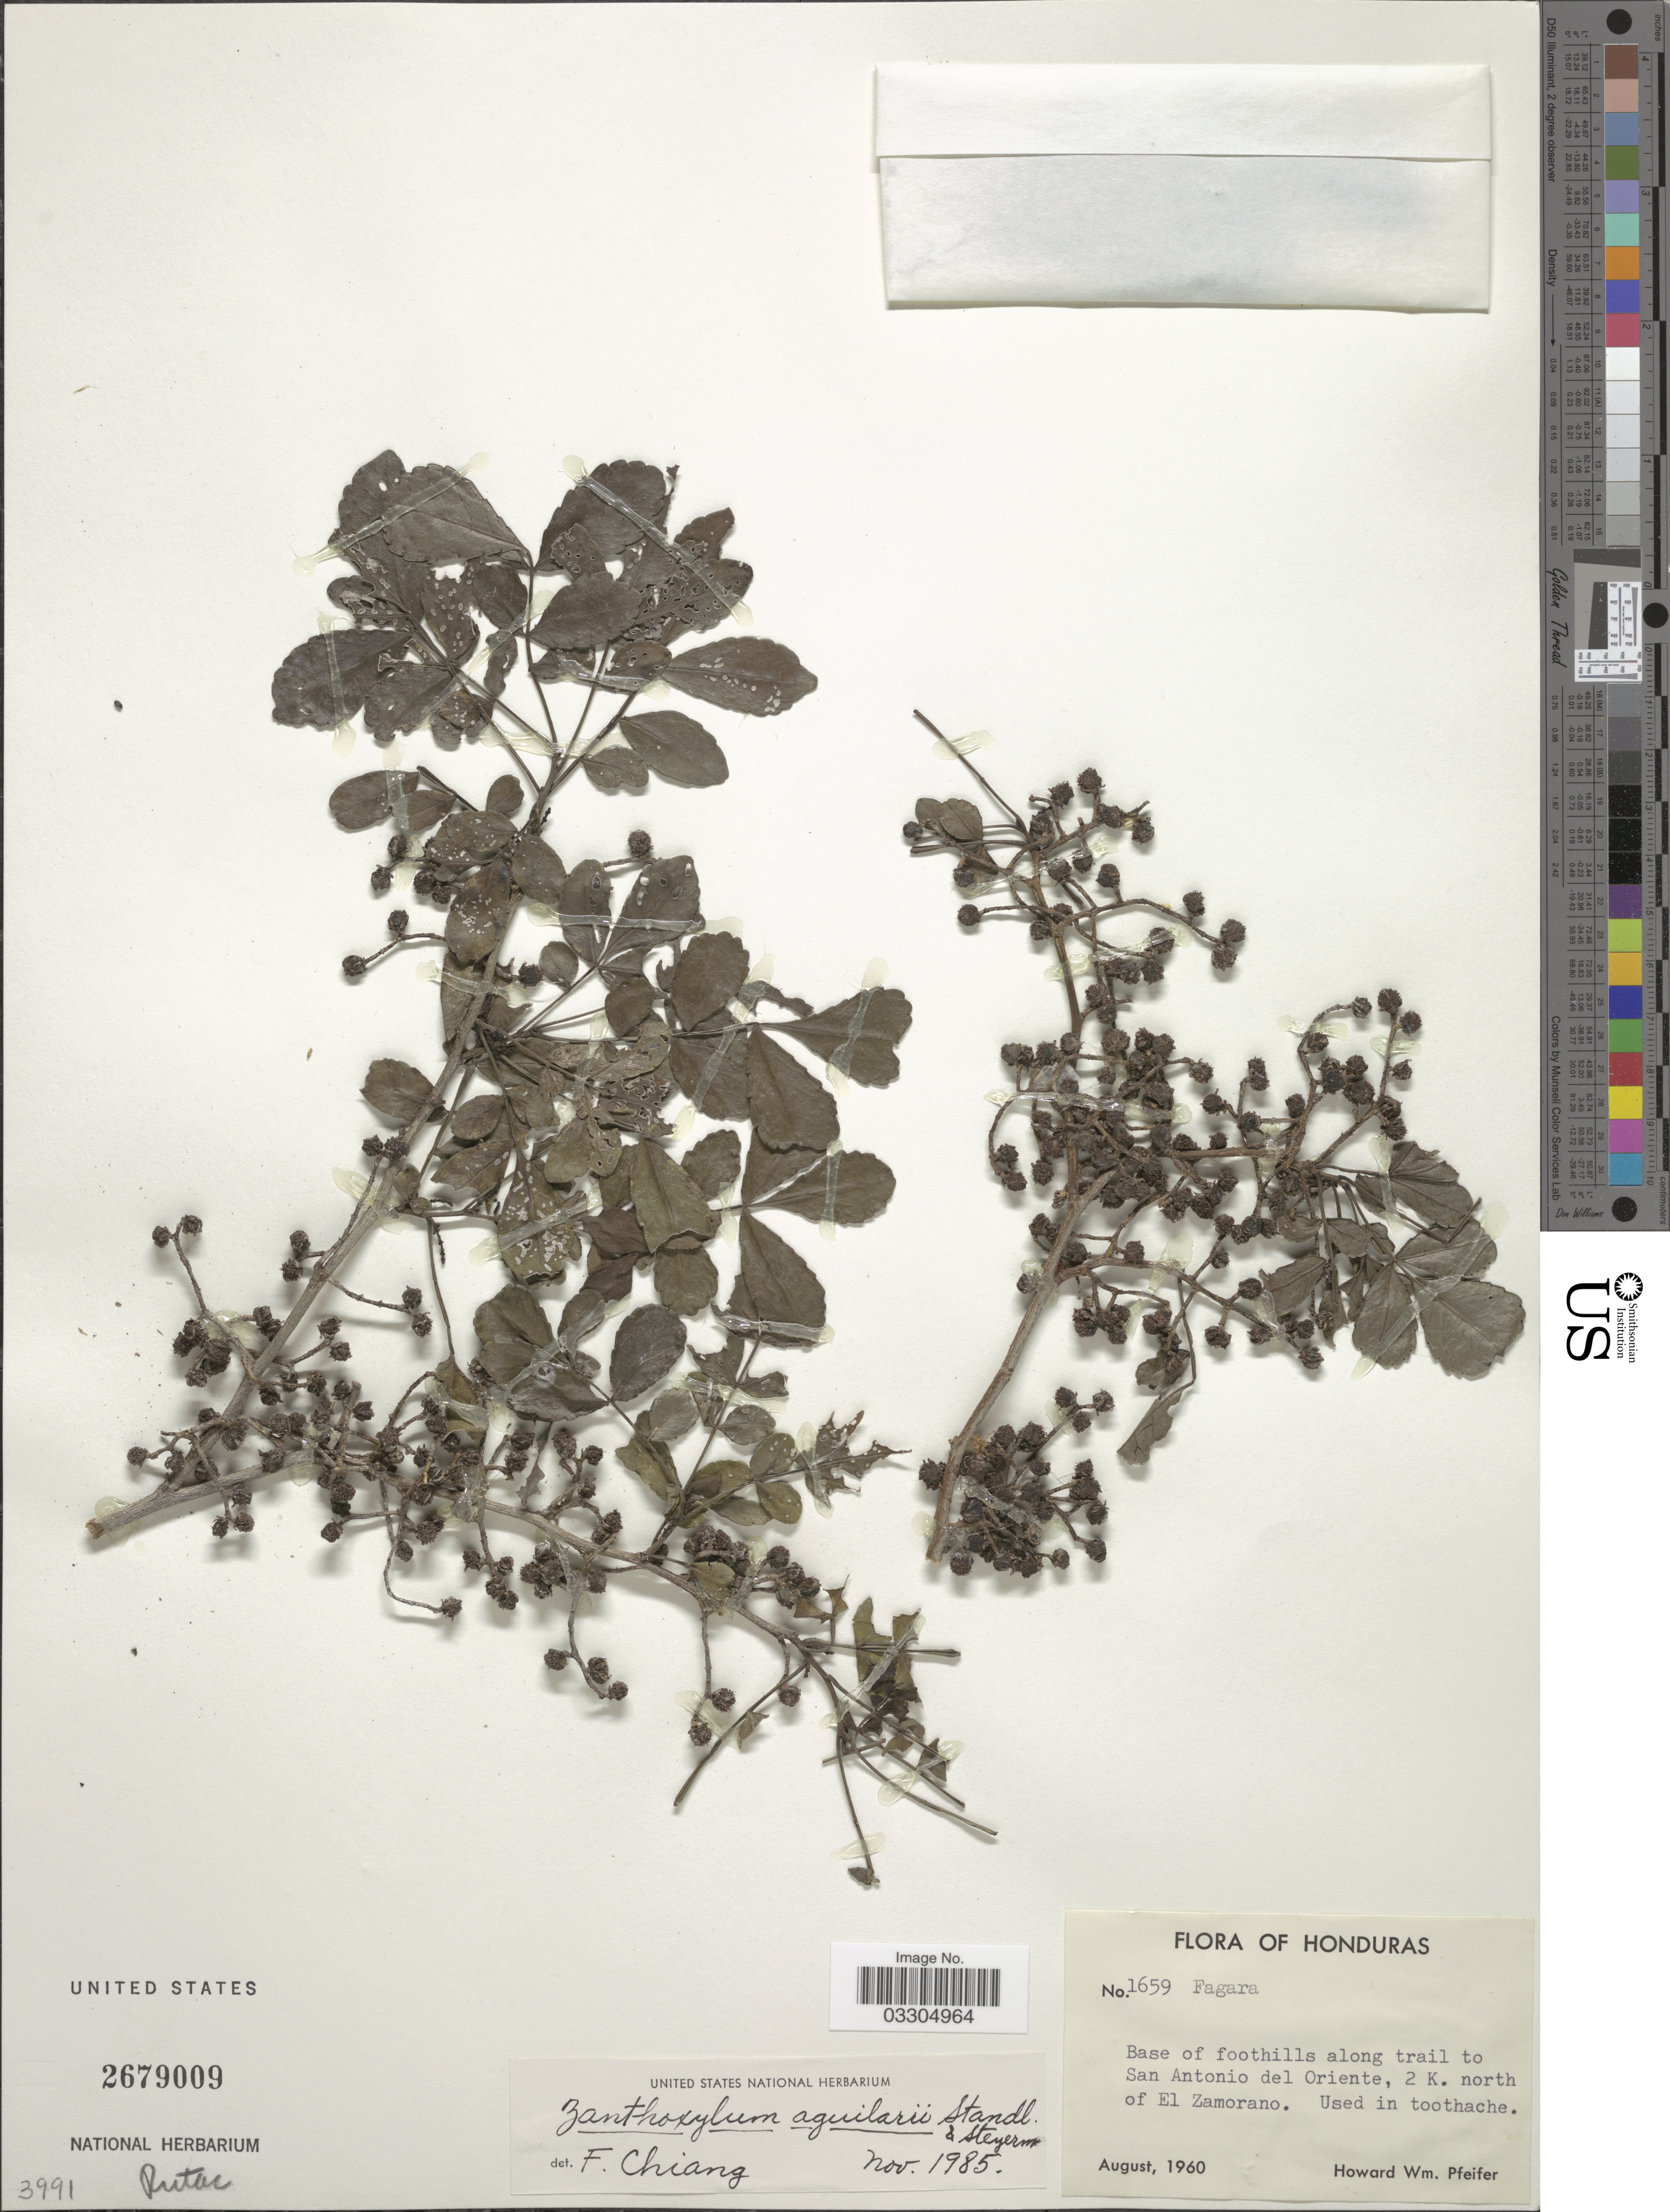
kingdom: Plantae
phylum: Tracheophyta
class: Magnoliopsida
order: Sapindales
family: Rutaceae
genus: Zanthoxylum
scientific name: Zanthoxylum aguilarii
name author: Standl. & Steyerm.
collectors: H. W. Pfeifer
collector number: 1659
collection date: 1960-08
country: Honduras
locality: Base of foothills along trail to San Antonio del Oriente, 2 K. north of El Zamorano.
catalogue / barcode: US 2679009